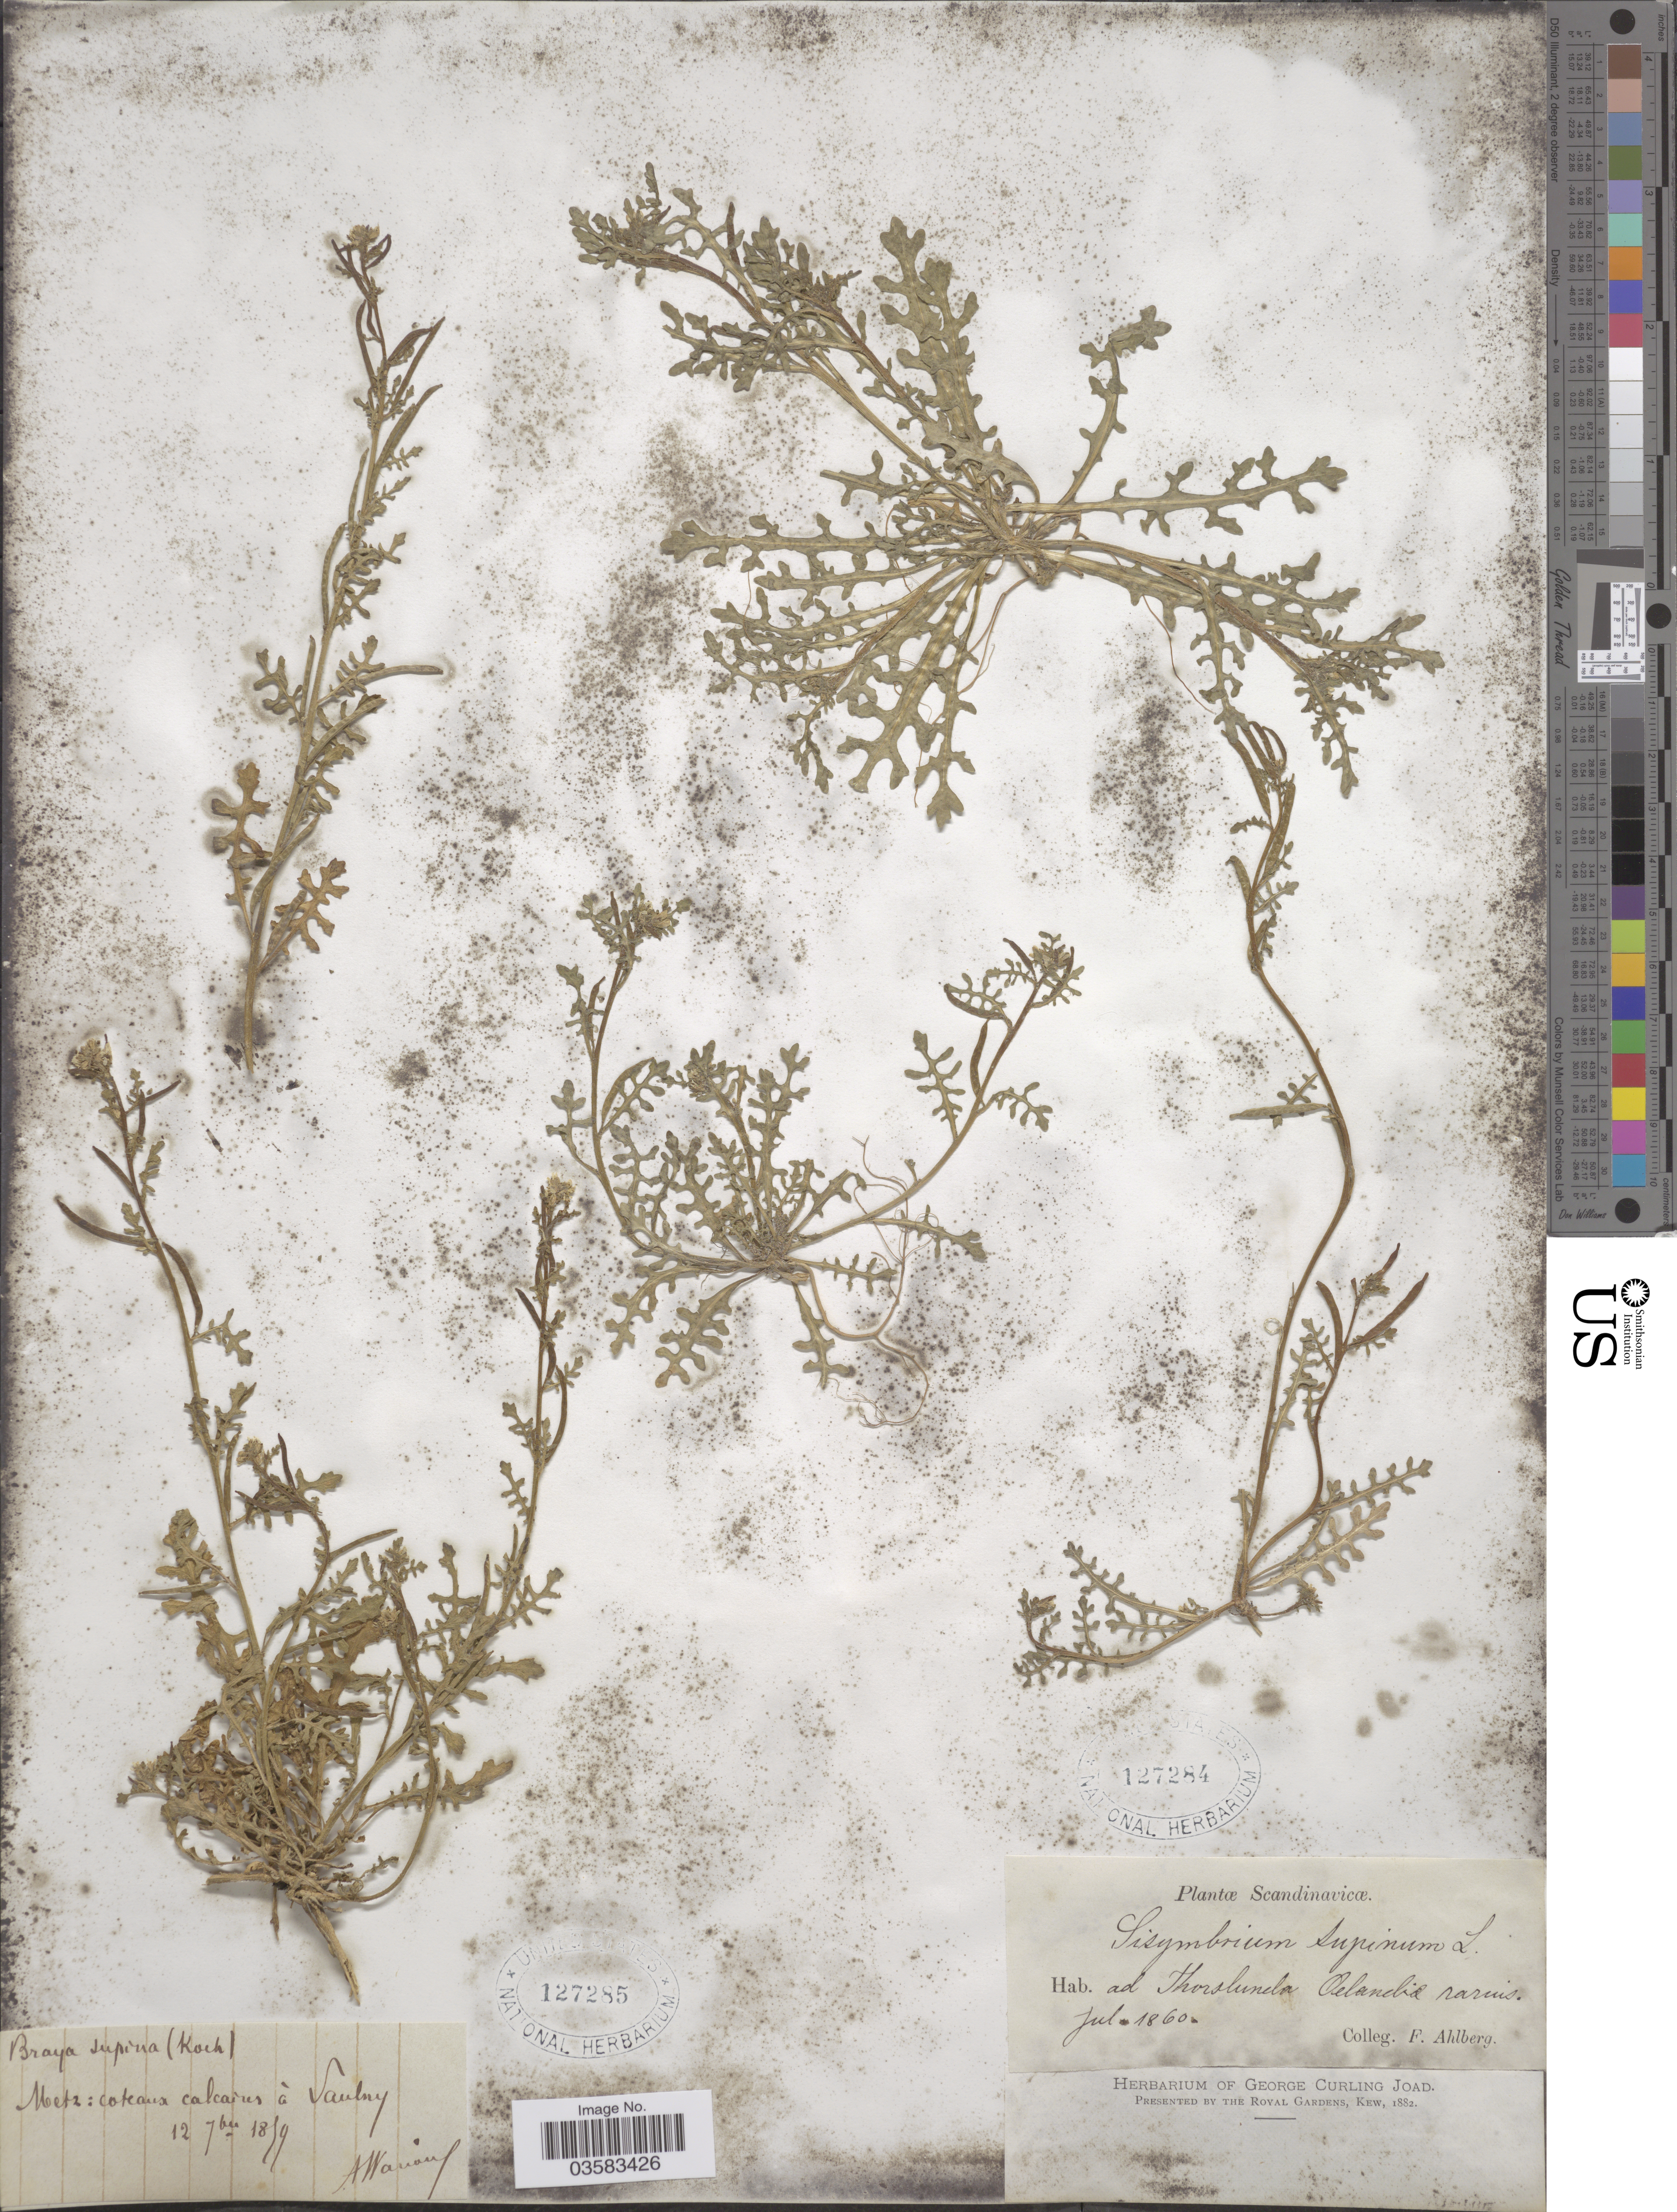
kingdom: Plantae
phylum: Tracheophyta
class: Magnoliopsida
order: Brassicales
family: Brassicaceae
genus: Sisymbrium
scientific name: Sisymbrium supinum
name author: L.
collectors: F. Ahlberg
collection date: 1860-07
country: Sweden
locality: Scandinavicæ, ad Thorslunda Oelandiæ raruis.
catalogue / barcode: US 127284